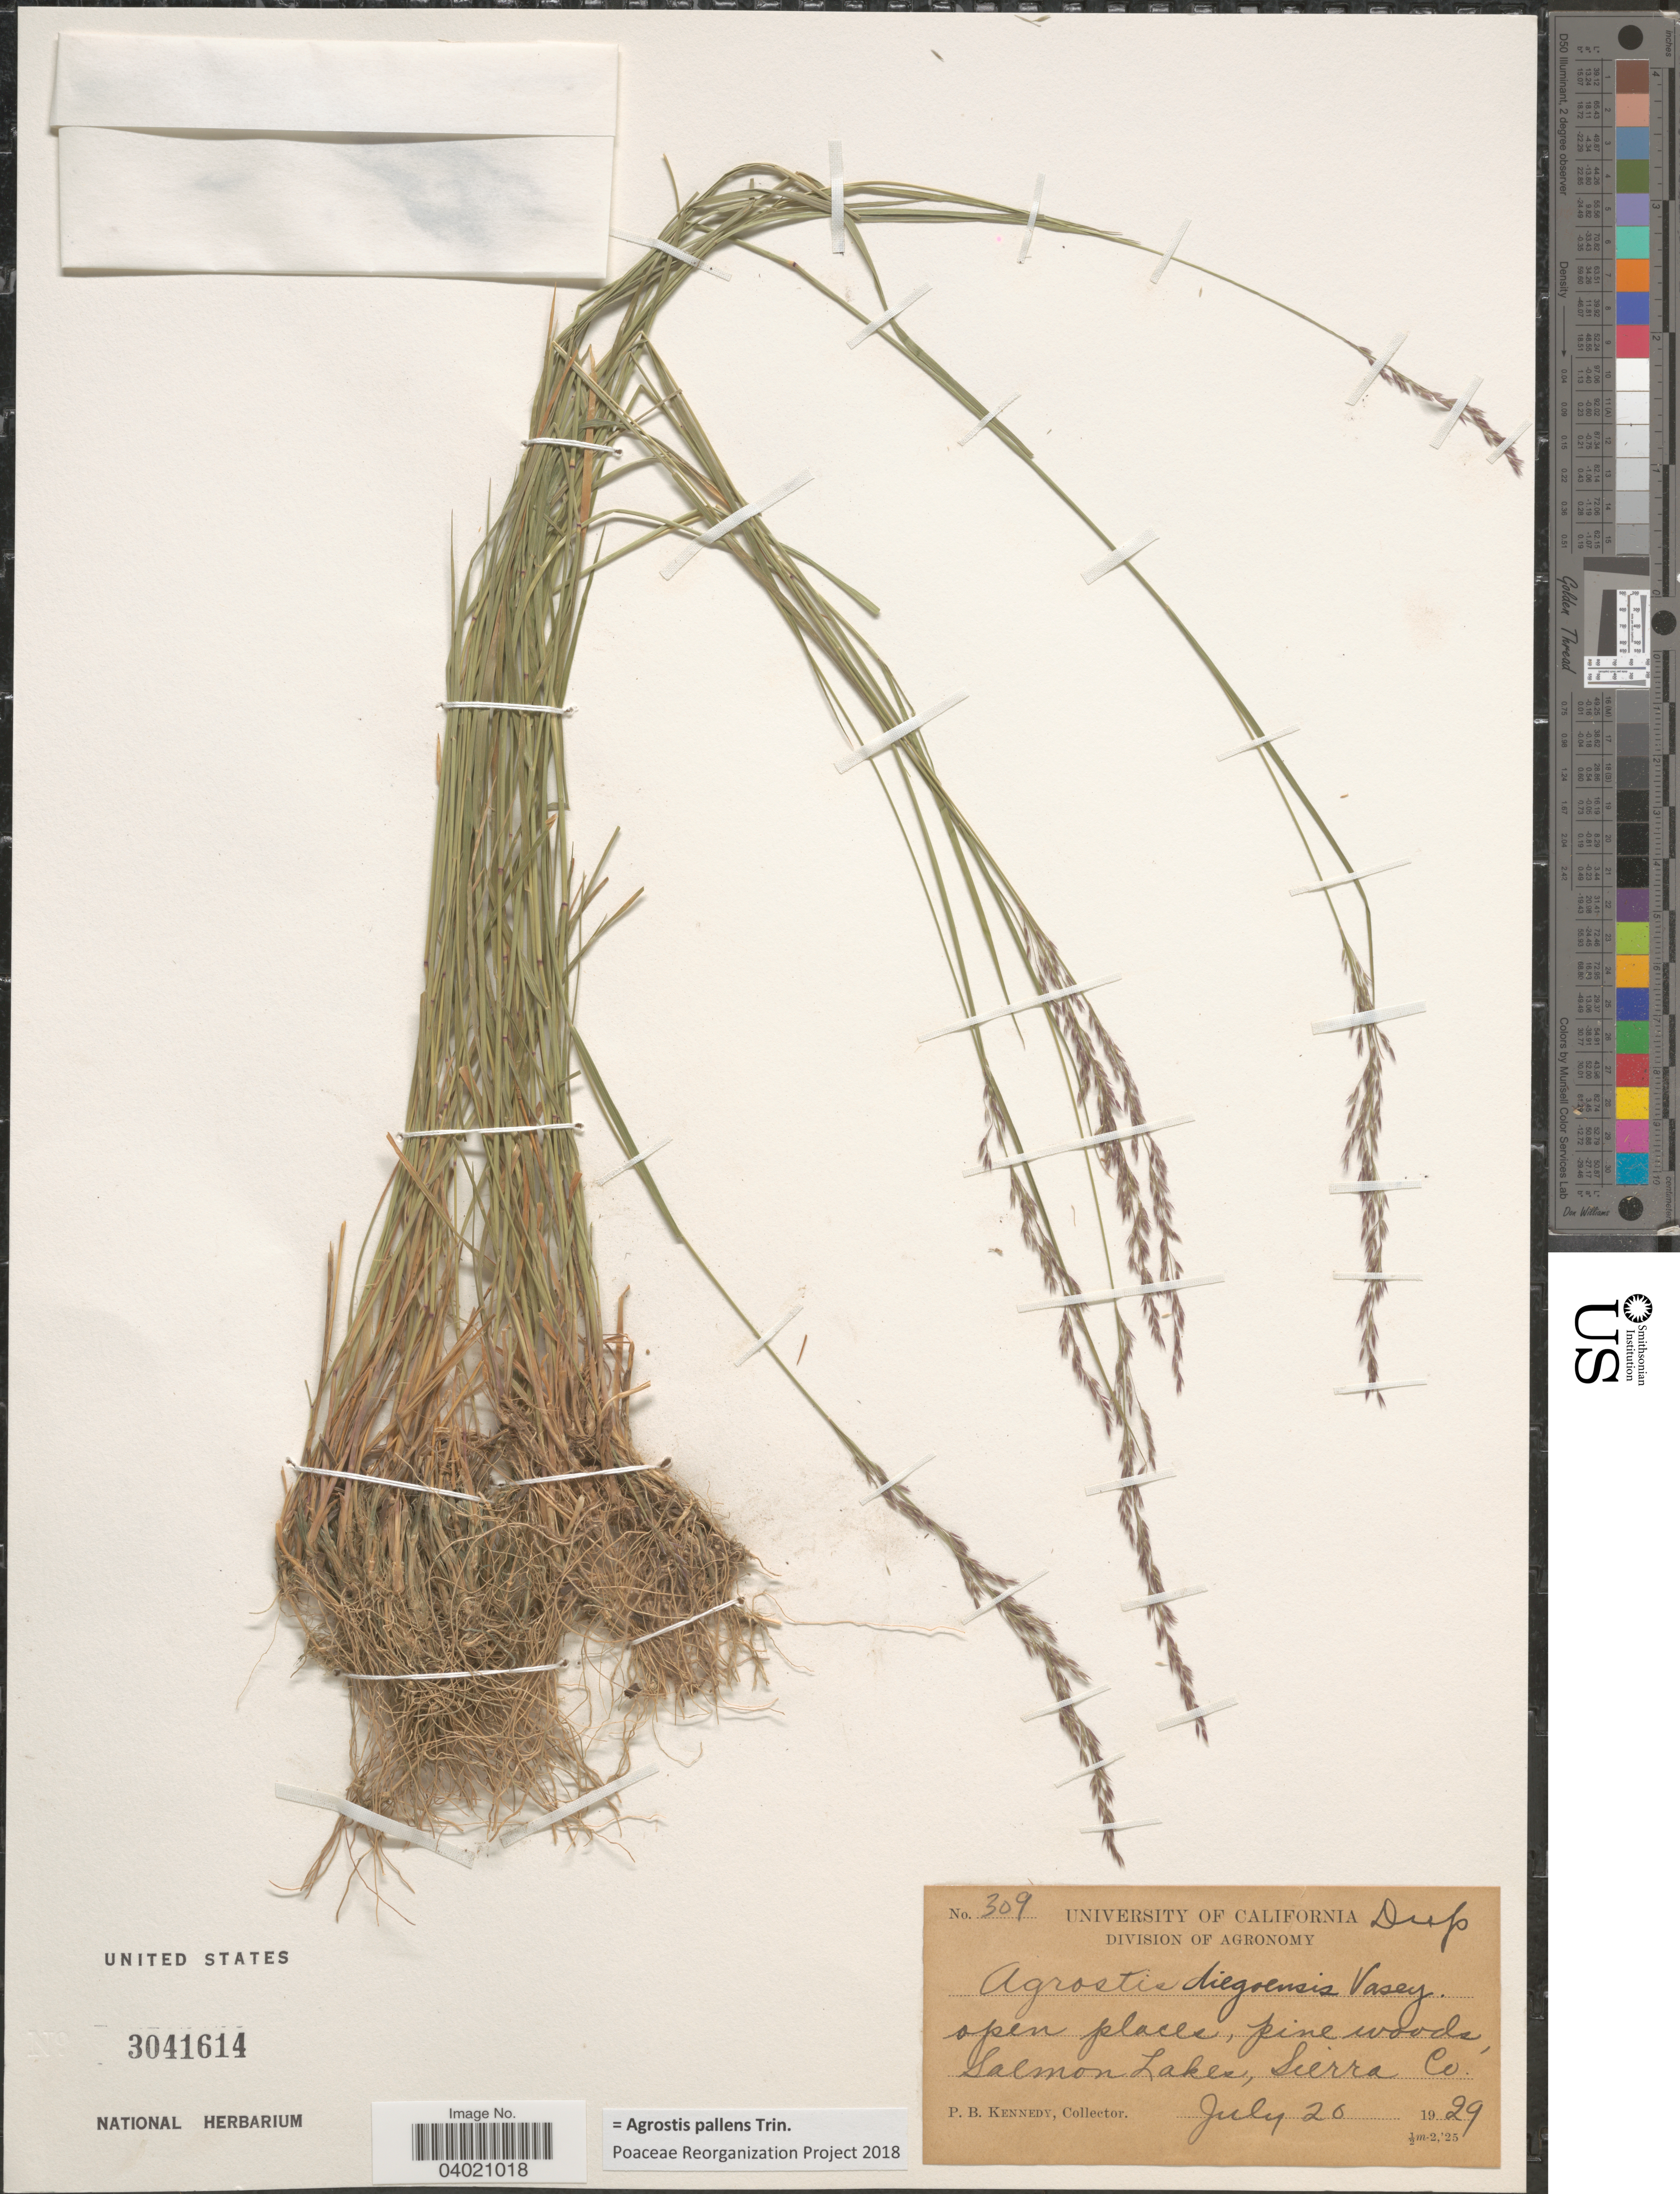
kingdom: Plantae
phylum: Tracheophyta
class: Liliopsida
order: Poales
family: Poaceae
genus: Agrostis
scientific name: Agrostis pallens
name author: Trin.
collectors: P. B. Kennedy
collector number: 309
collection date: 1929-07-20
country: United States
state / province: California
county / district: Sierra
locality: Salmon Lakes, Sierra Co.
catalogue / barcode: US 3041614